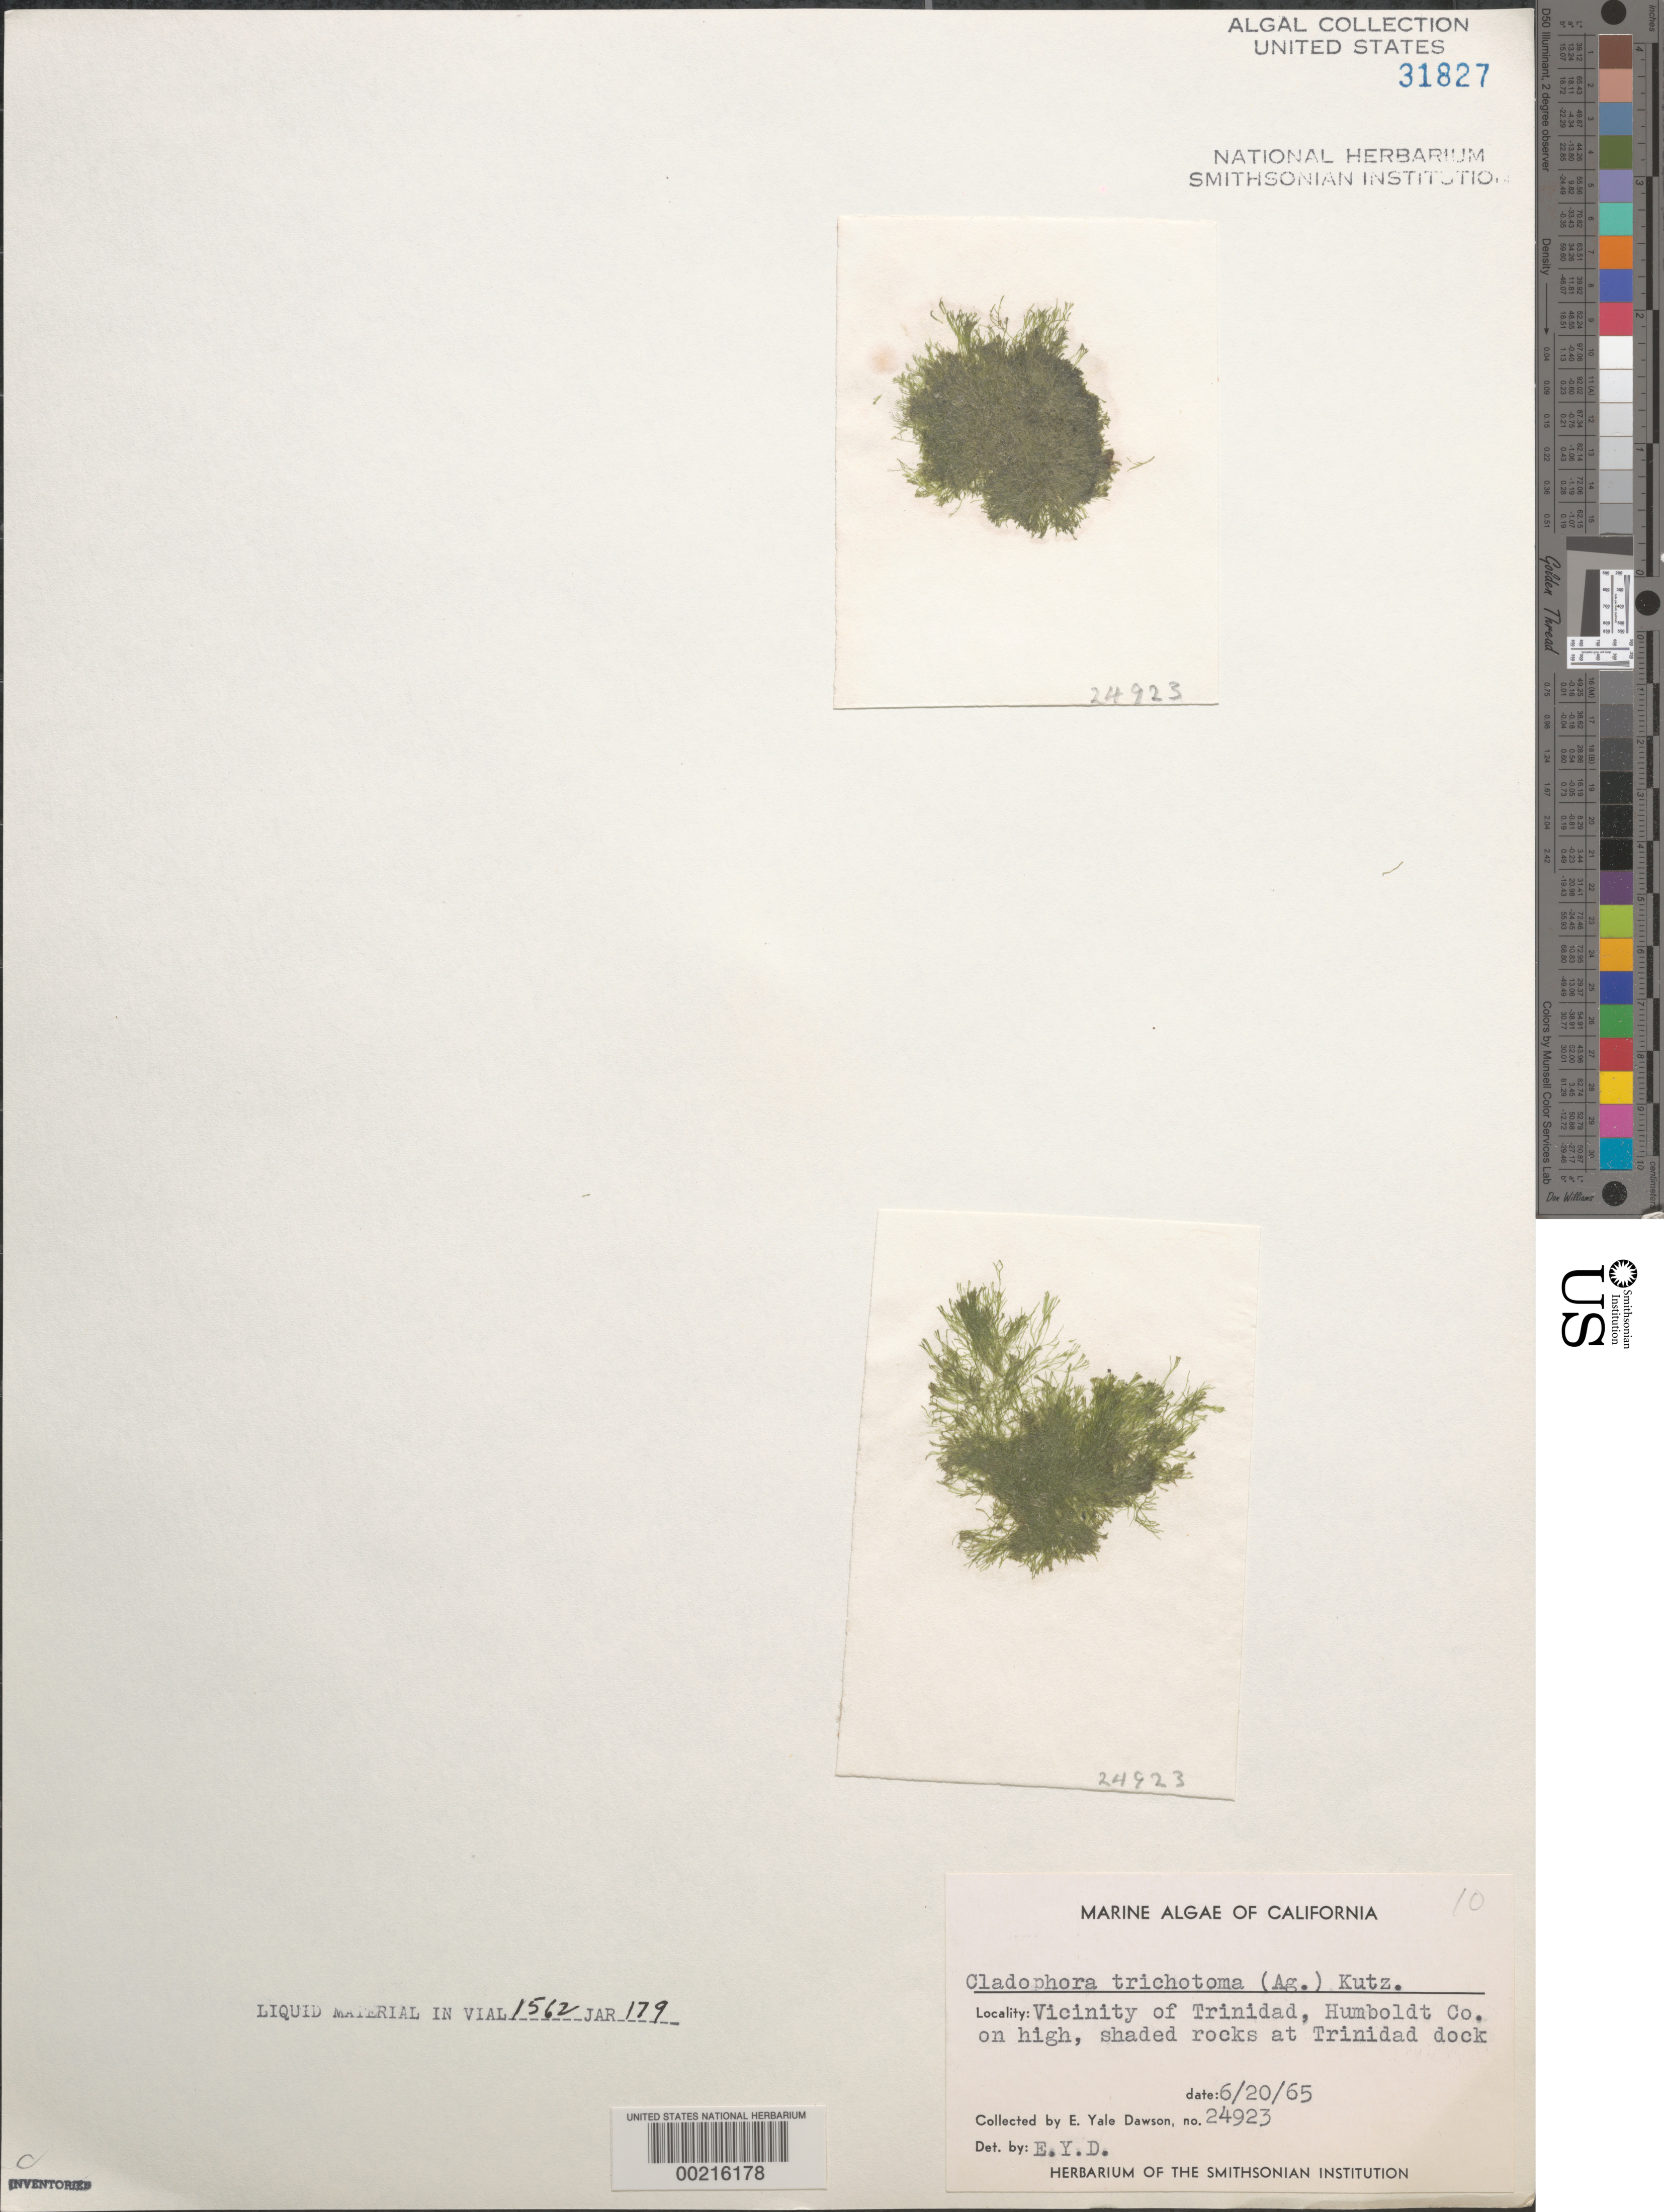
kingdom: Plantae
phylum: Chlorophyta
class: Ulvophyceae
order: Cladophorales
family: Cladophoraceae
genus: Cladophora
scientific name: Cladophora laetevirens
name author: (Dillwyn) Kütz.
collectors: E. Y. Dawson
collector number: EYD 24923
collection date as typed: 20 Jun 1965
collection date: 1965-06-20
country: United States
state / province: California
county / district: Humboldt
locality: Trinidad area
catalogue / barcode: US 31827